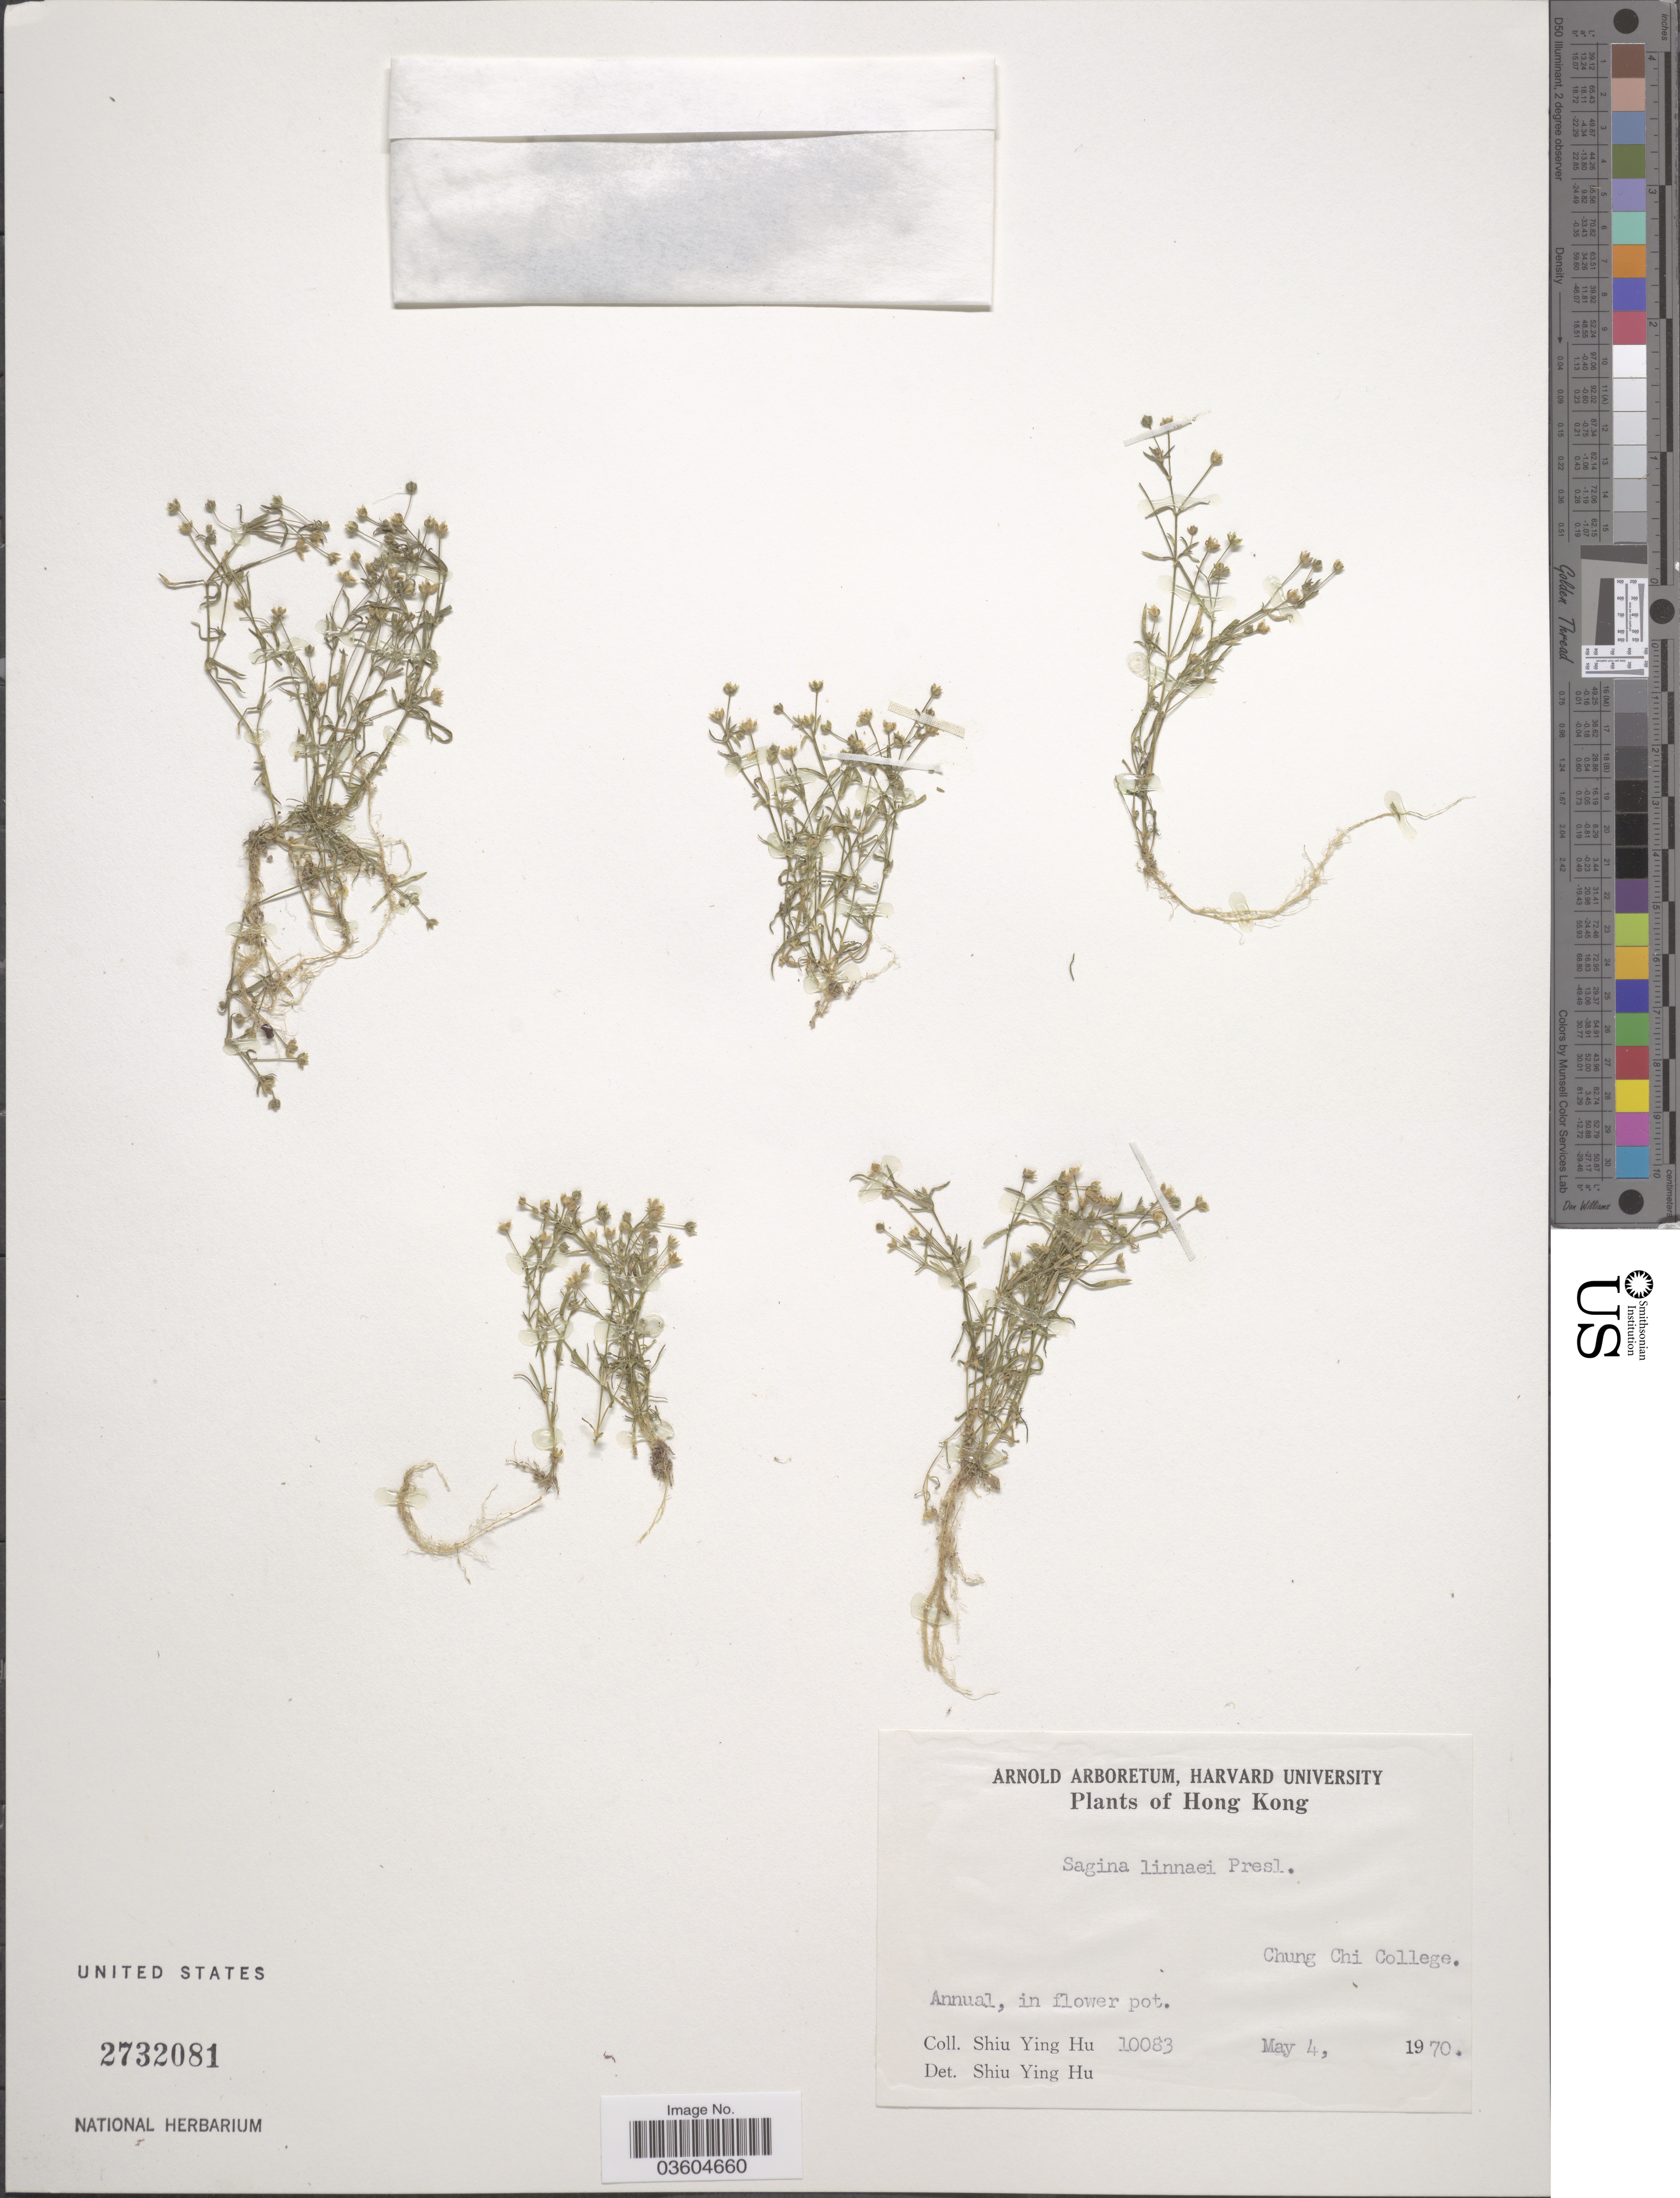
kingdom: Plantae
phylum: Tracheophyta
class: Magnoliopsida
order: Caryophyllales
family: Caryophyllaceae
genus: Sagina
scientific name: Sagina maxima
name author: A. Gray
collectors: S. Y. Hu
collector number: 10083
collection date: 1970-05-04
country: China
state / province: Hong Kong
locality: Chun Chi College.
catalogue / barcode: US 2732081